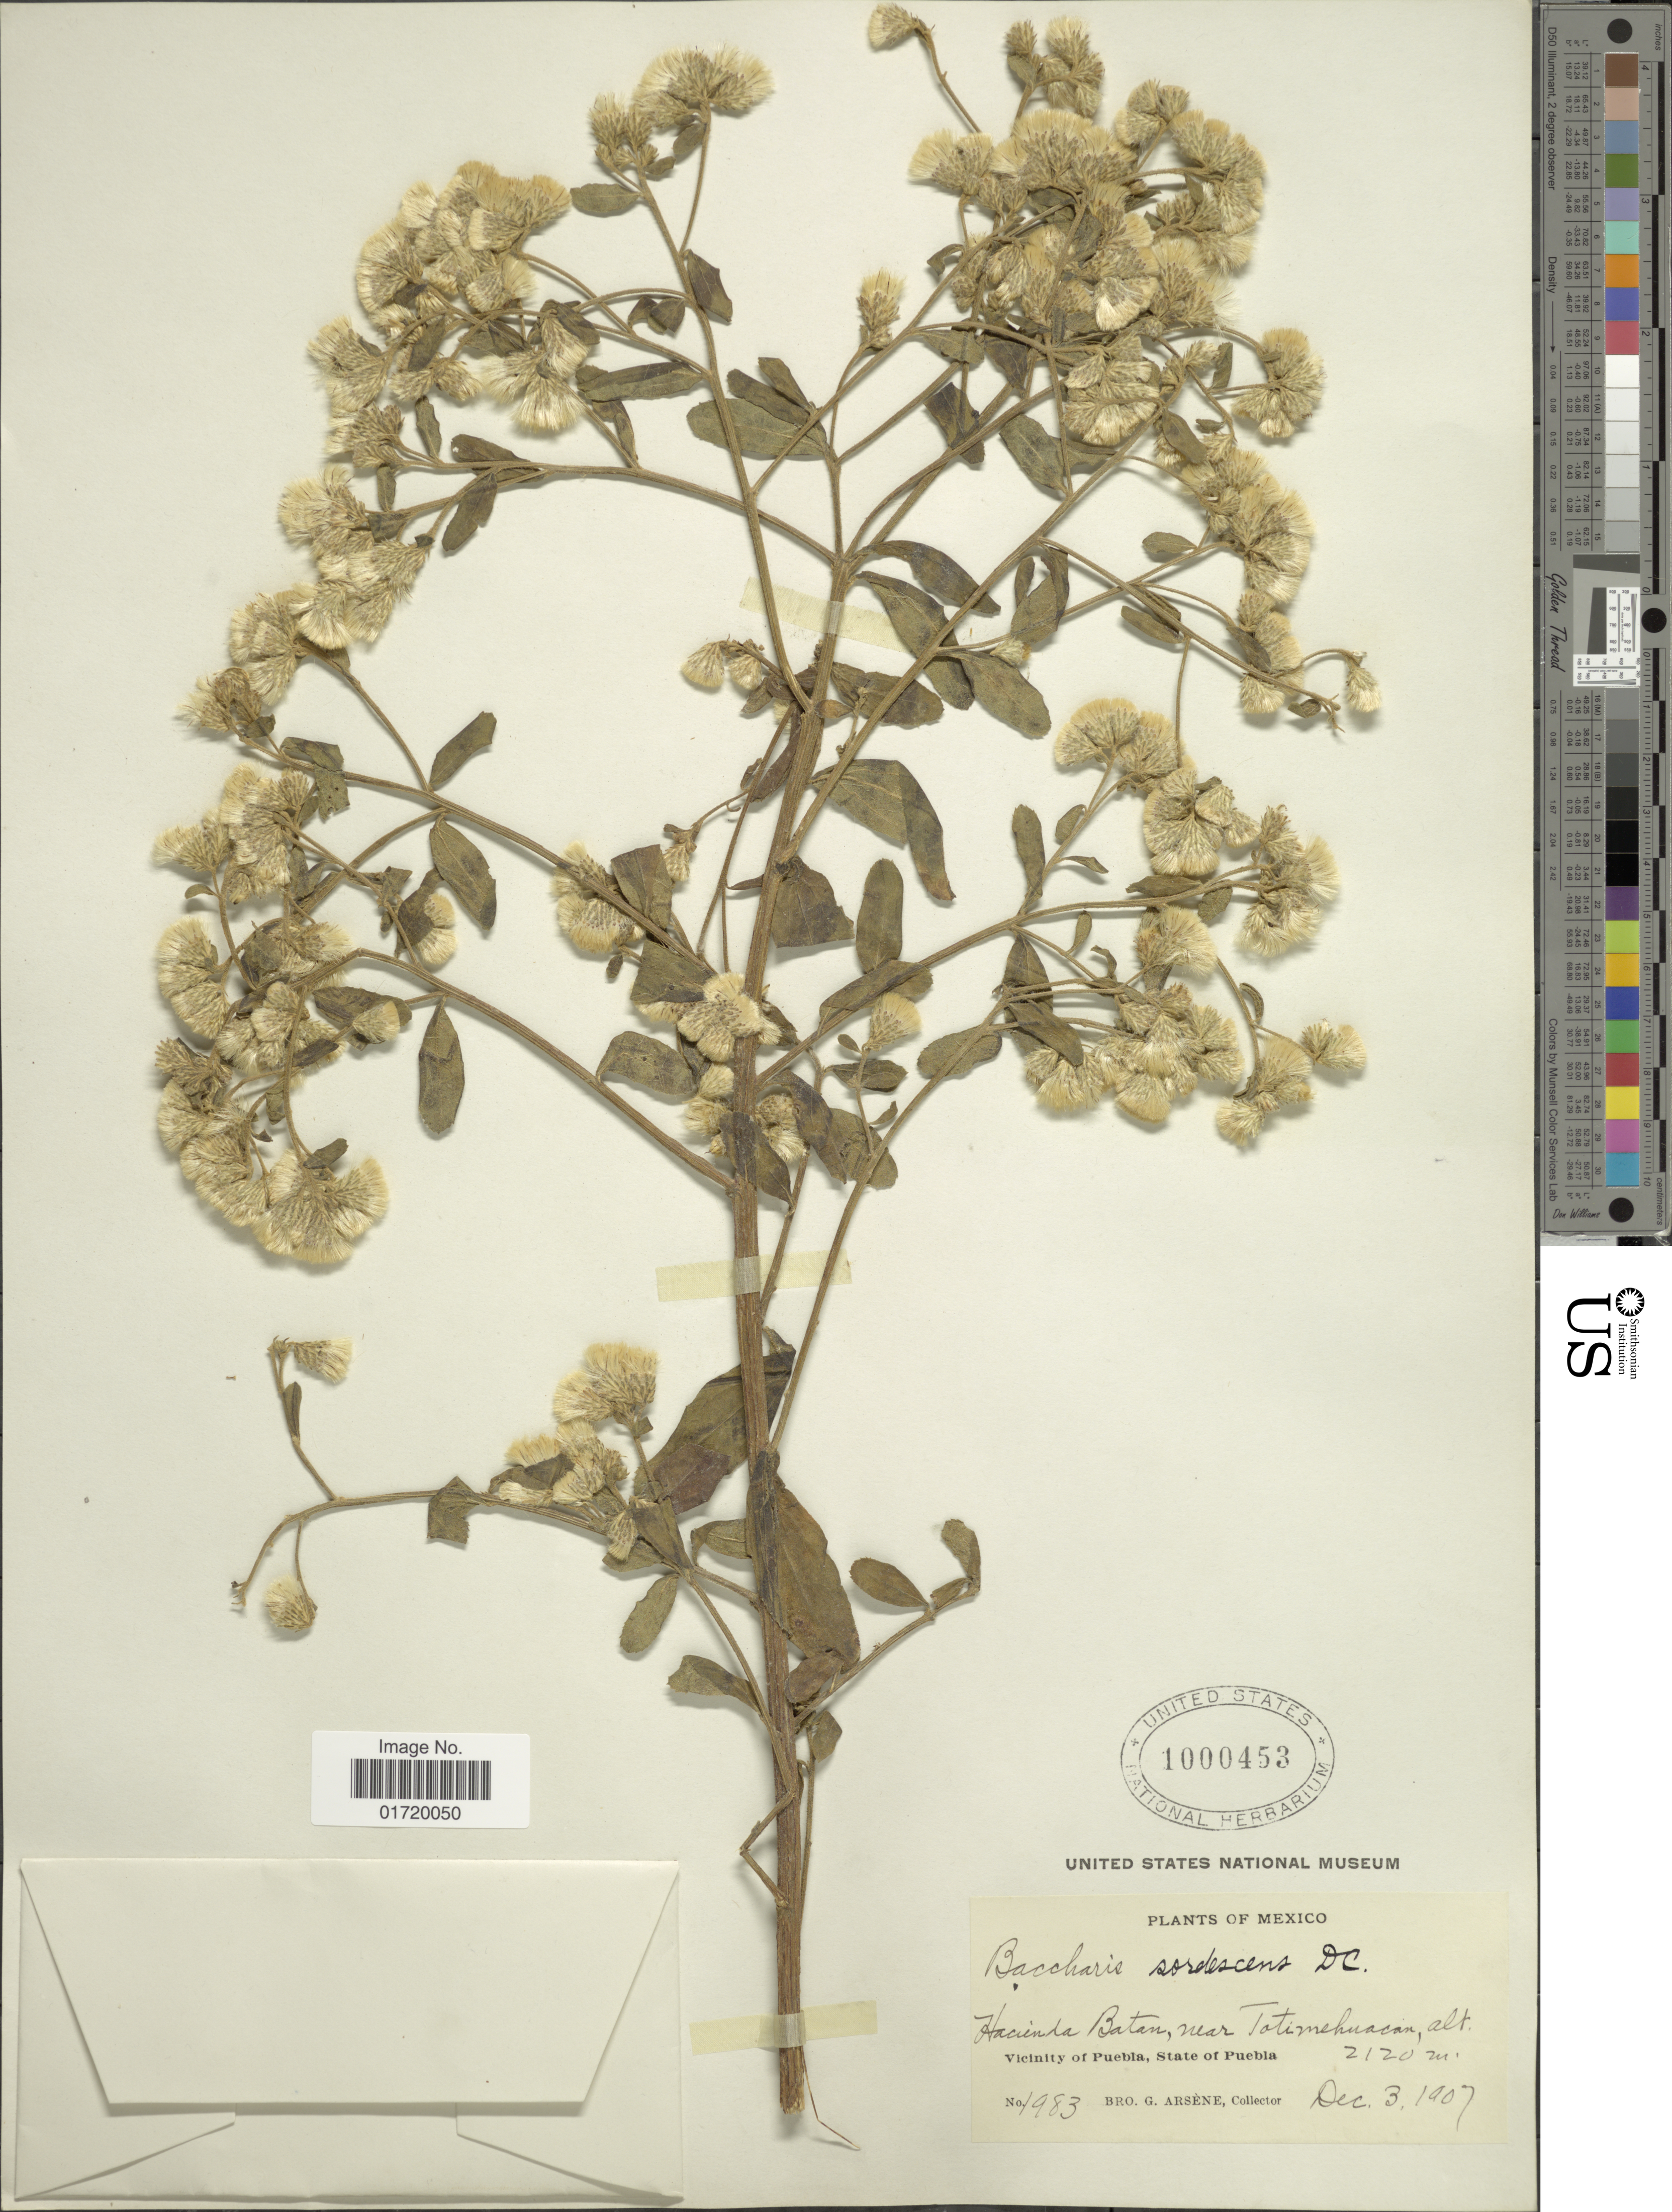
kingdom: Plantae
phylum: Tracheophyta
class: Magnoliopsida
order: Asterales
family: Asteraceae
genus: Baccharis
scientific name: Baccharis sordescens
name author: DC.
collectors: Bro. G. Arsène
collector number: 1983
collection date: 1907-12-03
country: Mexico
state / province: Puebla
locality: Hacienda Batan, near Totimehuacan, Vicinity of Puebla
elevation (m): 2120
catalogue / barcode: US 1000453